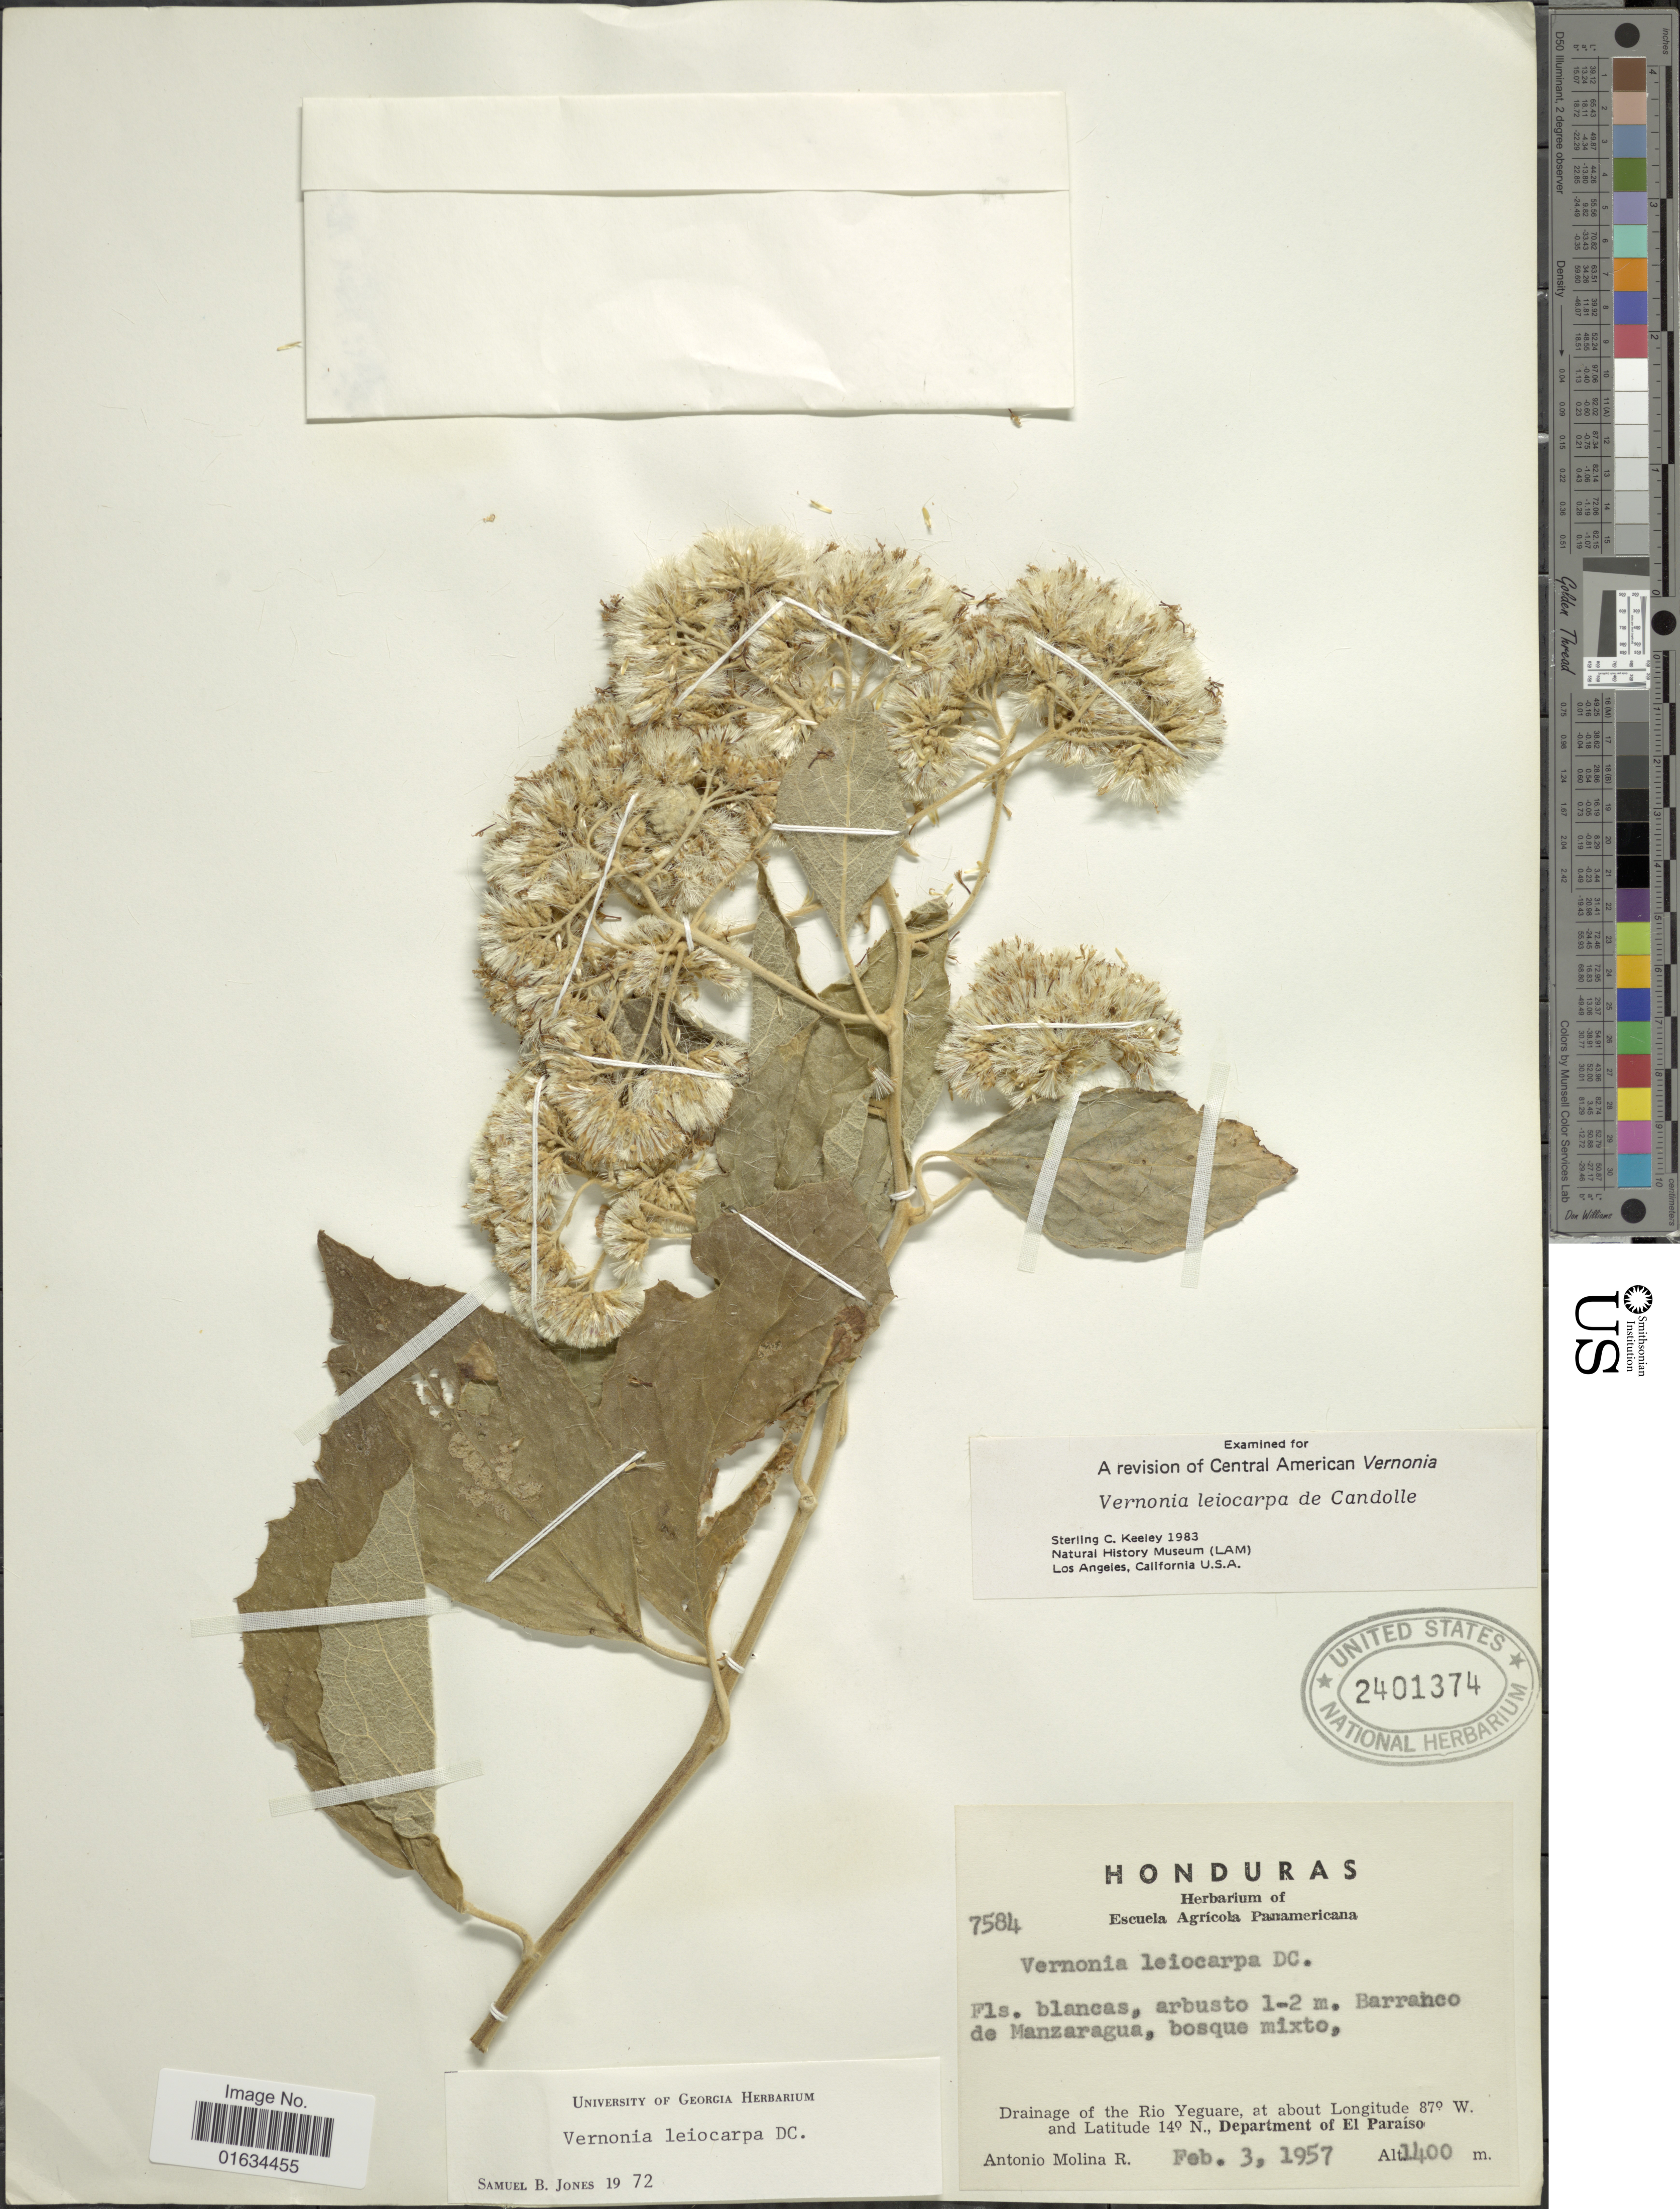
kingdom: Plantae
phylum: Tracheophyta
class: Magnoliopsida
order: Asterales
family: Asteraceae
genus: Eremosis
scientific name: Eremosis leiocarpa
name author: (DC.) Gleason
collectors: A. Molina R.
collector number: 7584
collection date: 1957-02-03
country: Honduras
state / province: El Paraíso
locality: Barrahco de Manzaragua, bosque mixto, Drainage of the Rio Yeguare, Department of El Paraiso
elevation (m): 1400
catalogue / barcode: US 2401374